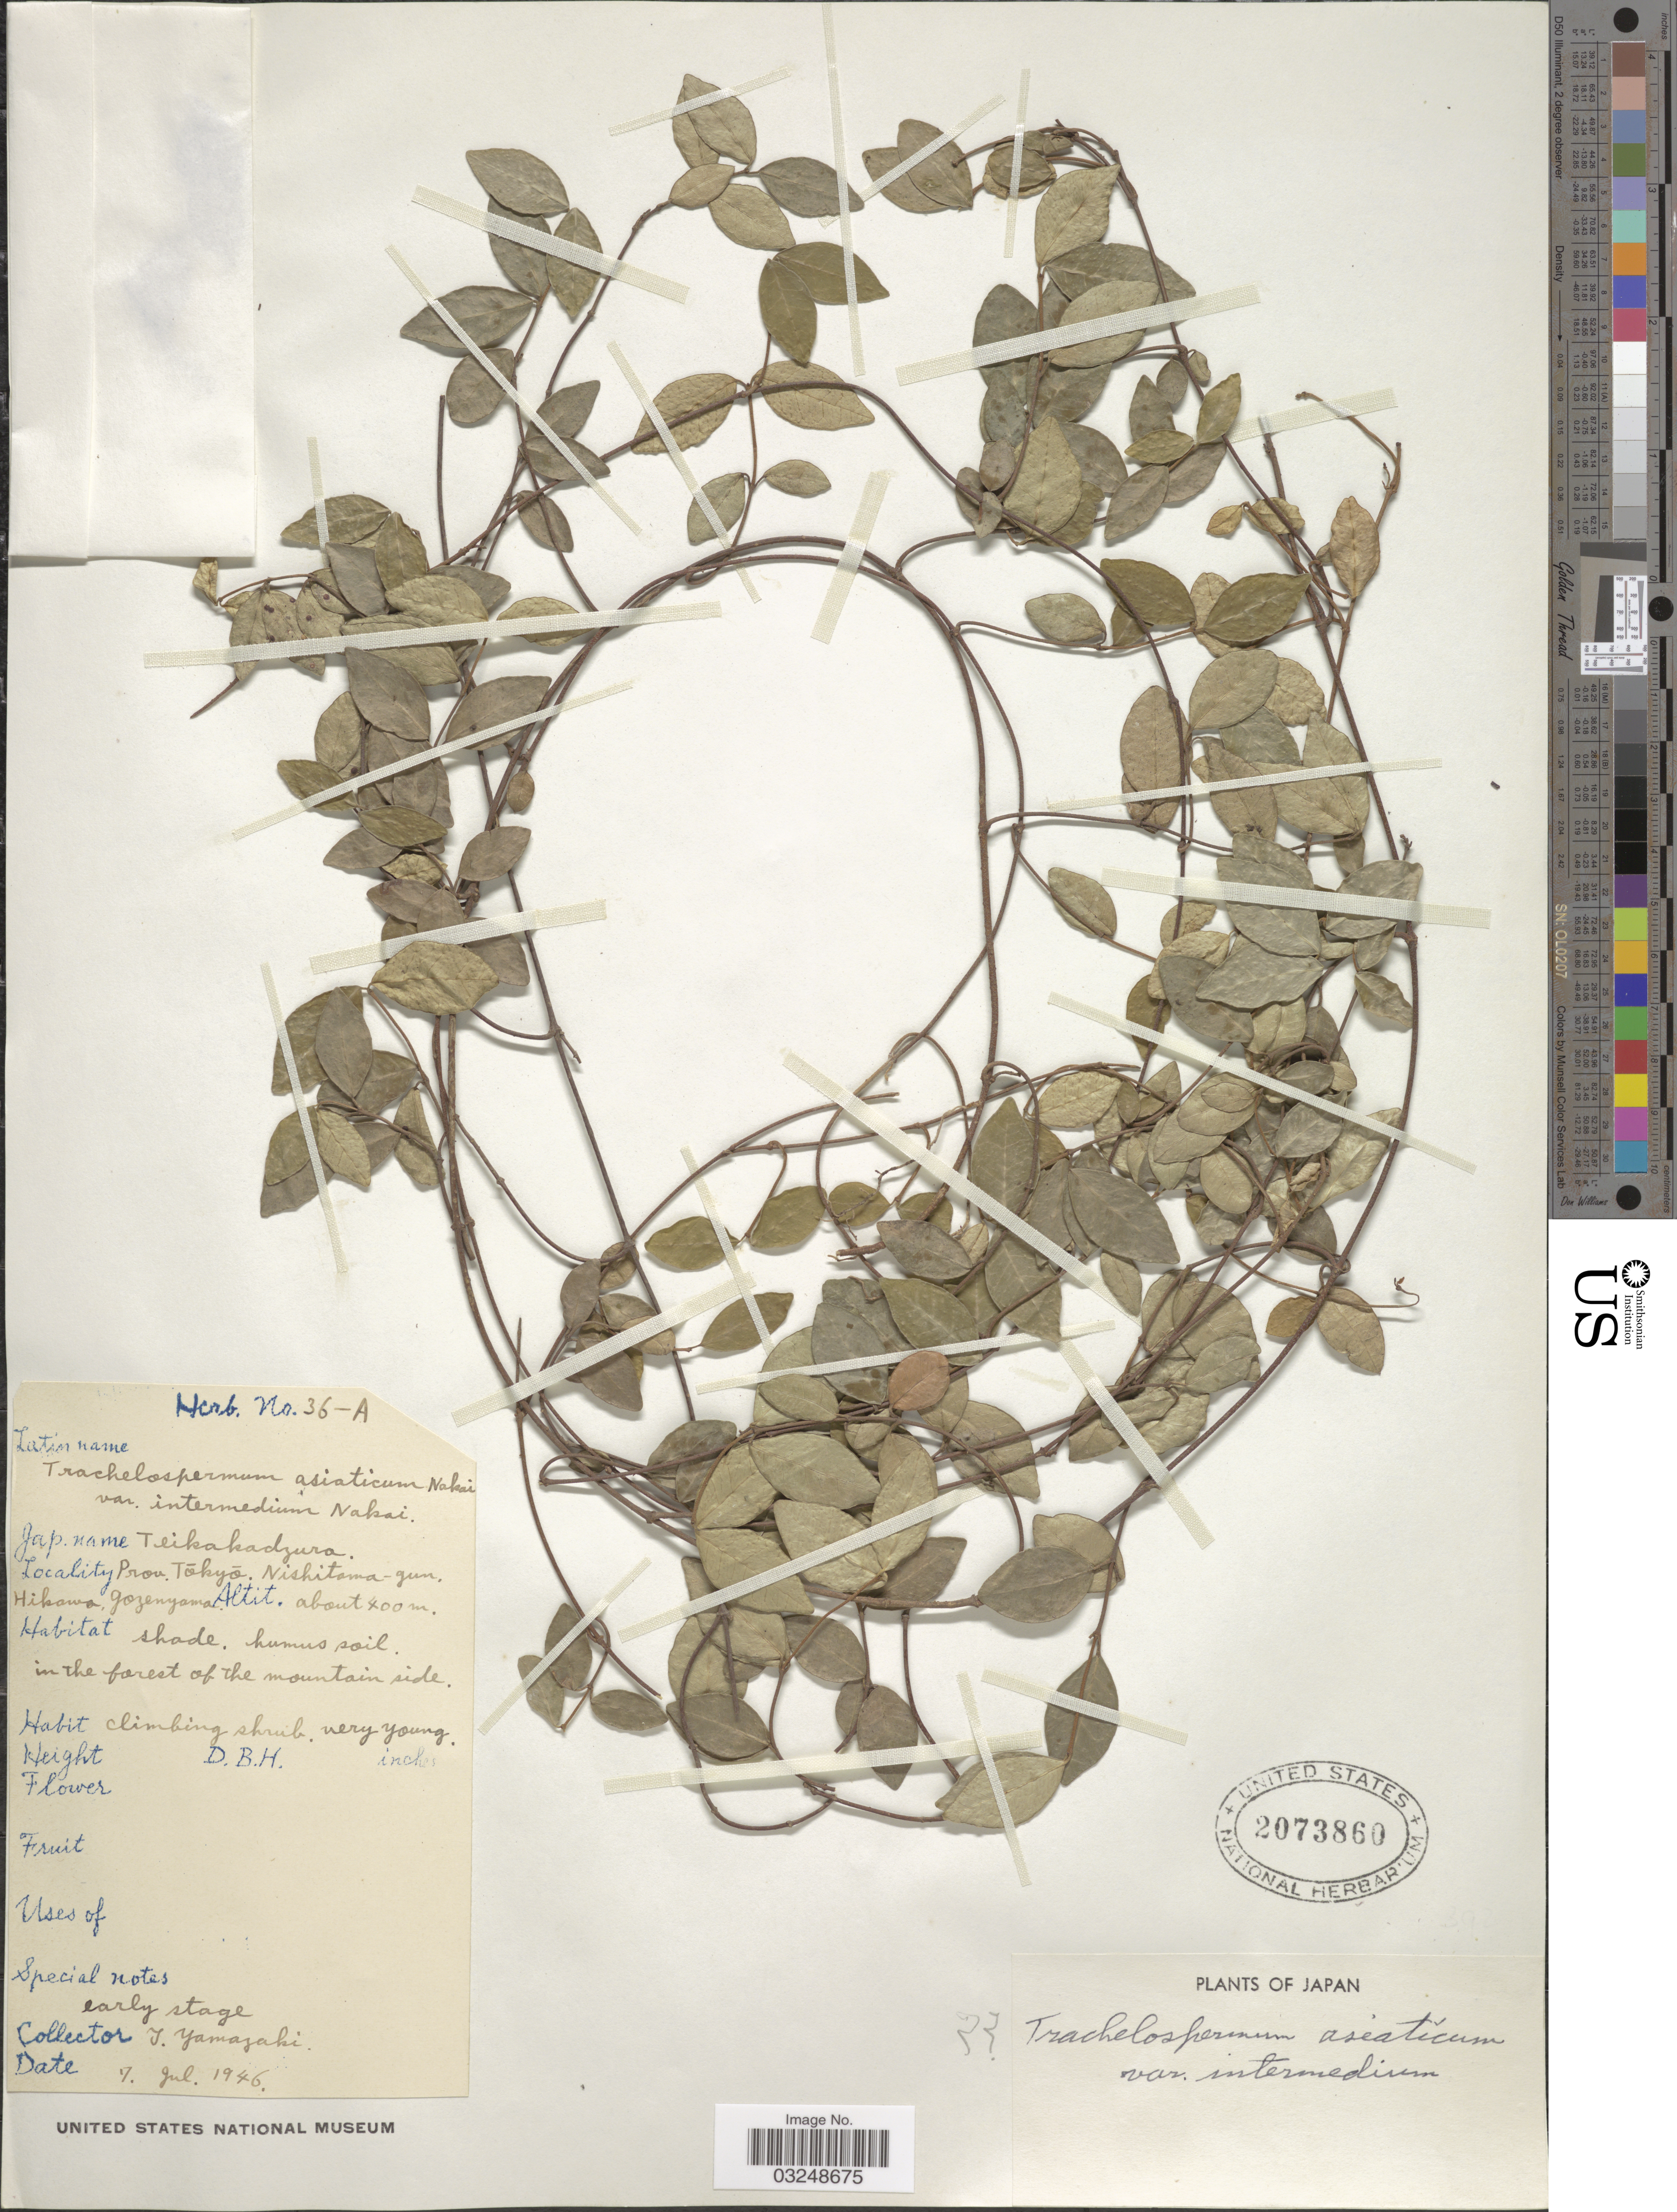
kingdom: Plantae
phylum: Tracheophyta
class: Magnoliopsida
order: Gentianales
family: Apocynaceae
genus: Trachelospermum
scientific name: Trachelospermum asiaticum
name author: (Siebold & Zucc.) Nakai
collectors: T. Yamazaki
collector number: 36-A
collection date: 1946-07-07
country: Japan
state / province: Tokyo, Federal City of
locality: Prov. Tokyo. Nishitama-gun. Hikawa, Gozenyama.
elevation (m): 400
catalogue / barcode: US 2073860